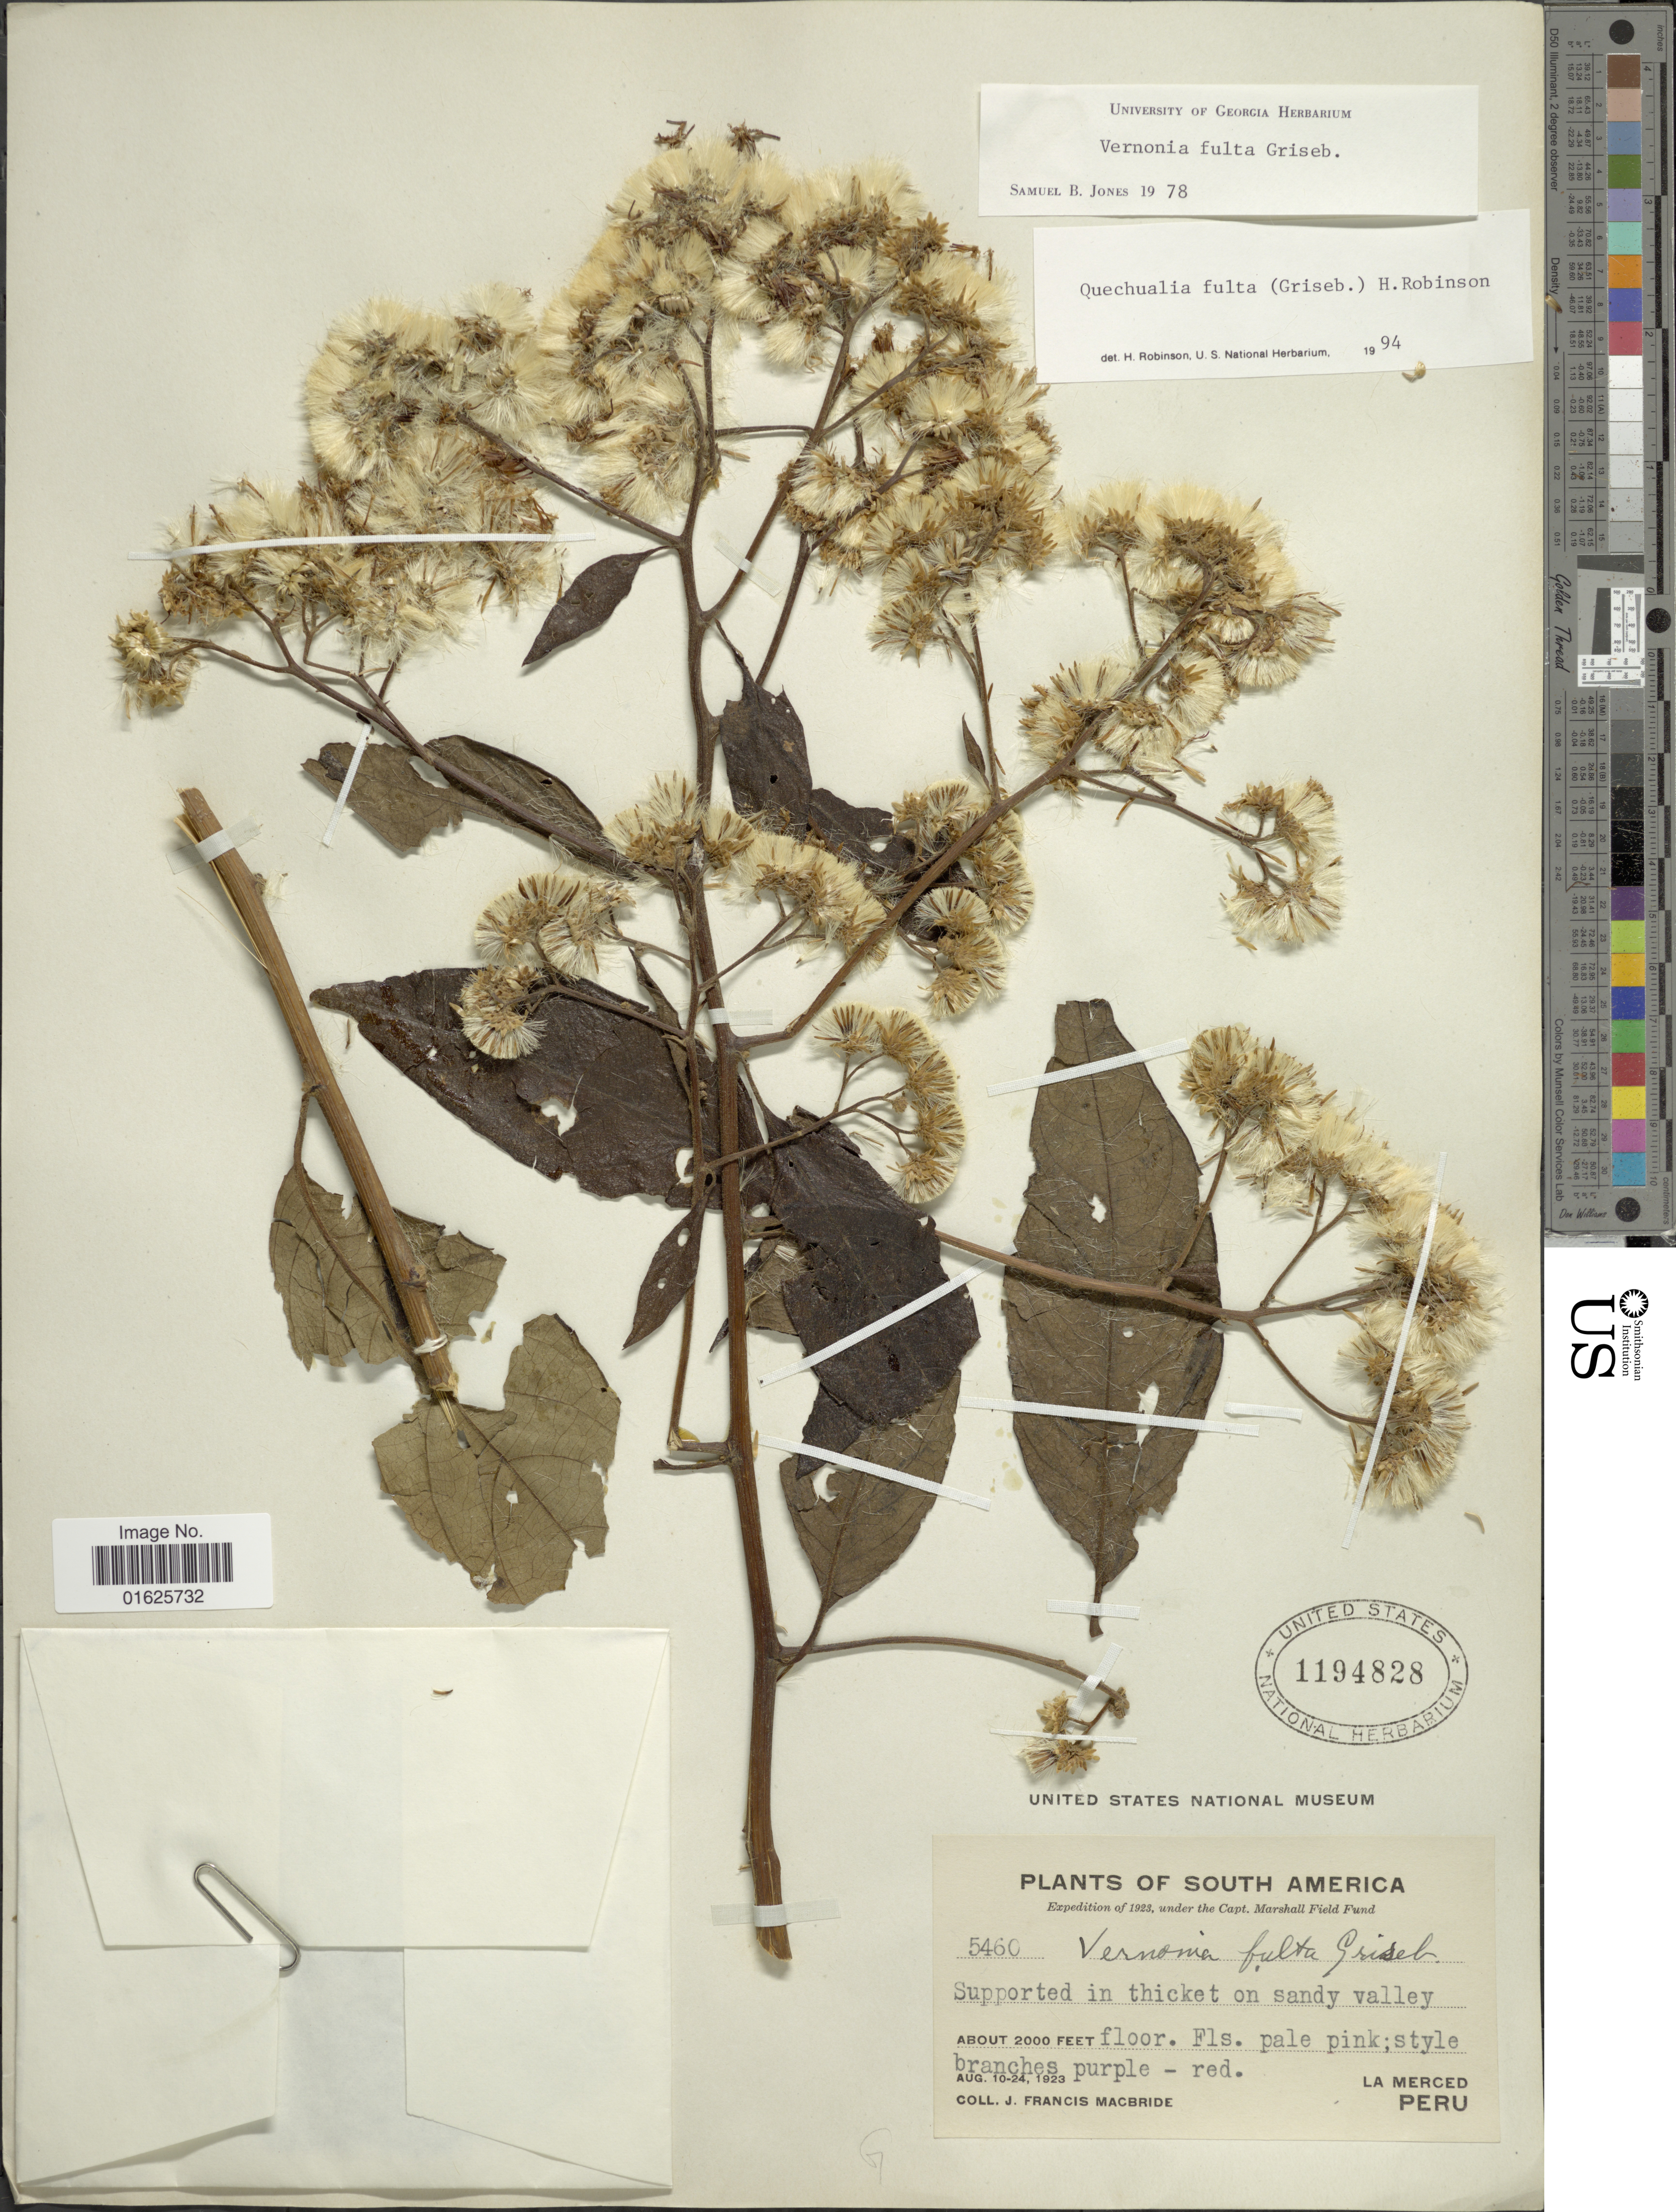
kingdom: Plantae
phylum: Tracheophyta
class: Magnoliopsida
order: Asterales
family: Asteraceae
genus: Quechualia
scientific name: Quechualia fulta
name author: (Griseb.) H. Rob.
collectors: J. F. Macbride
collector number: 5460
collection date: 1923-08-10/1923-08-24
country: Peru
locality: La Merced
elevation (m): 610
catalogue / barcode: US 1194828